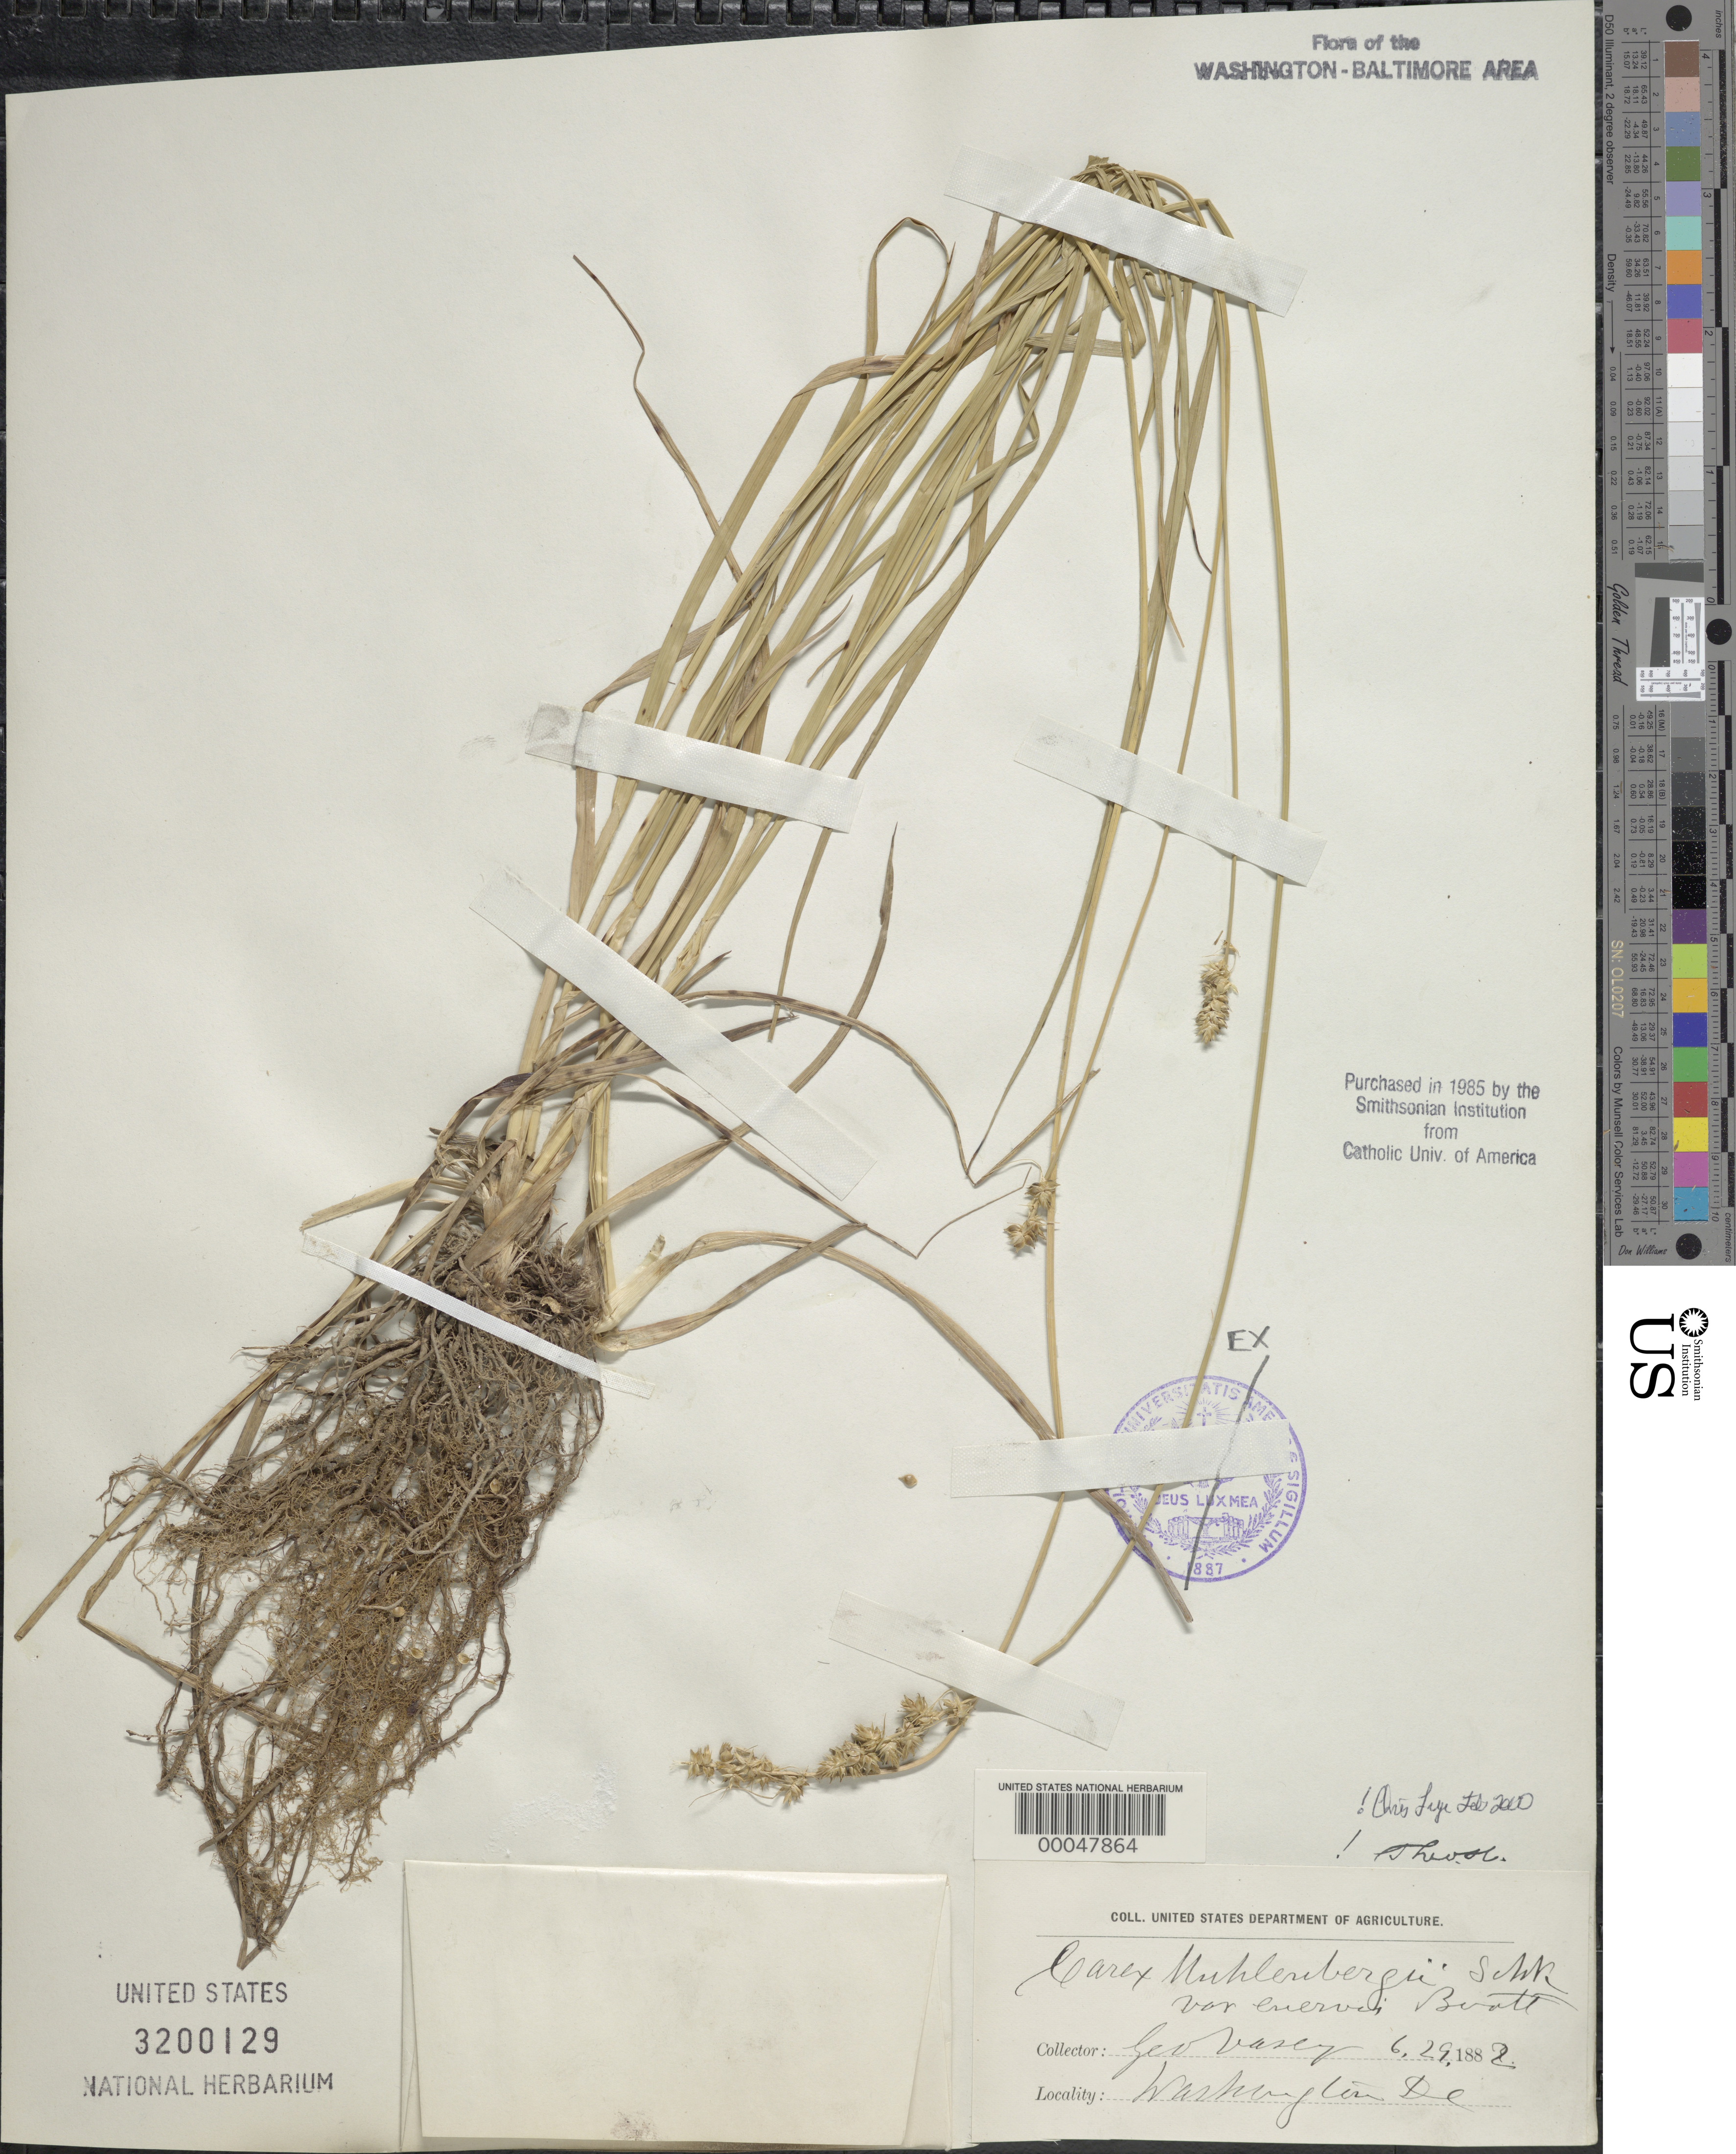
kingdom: Plantae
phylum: Tracheophyta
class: Liliopsida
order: Poales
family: Cyperaceae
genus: Carex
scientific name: Carex muehlenbergii var. enervis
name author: Boott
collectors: G. R. Vasey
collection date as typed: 29 Jun 1882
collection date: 1882-06-29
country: United States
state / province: District of Columbia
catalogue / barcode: US 3200129